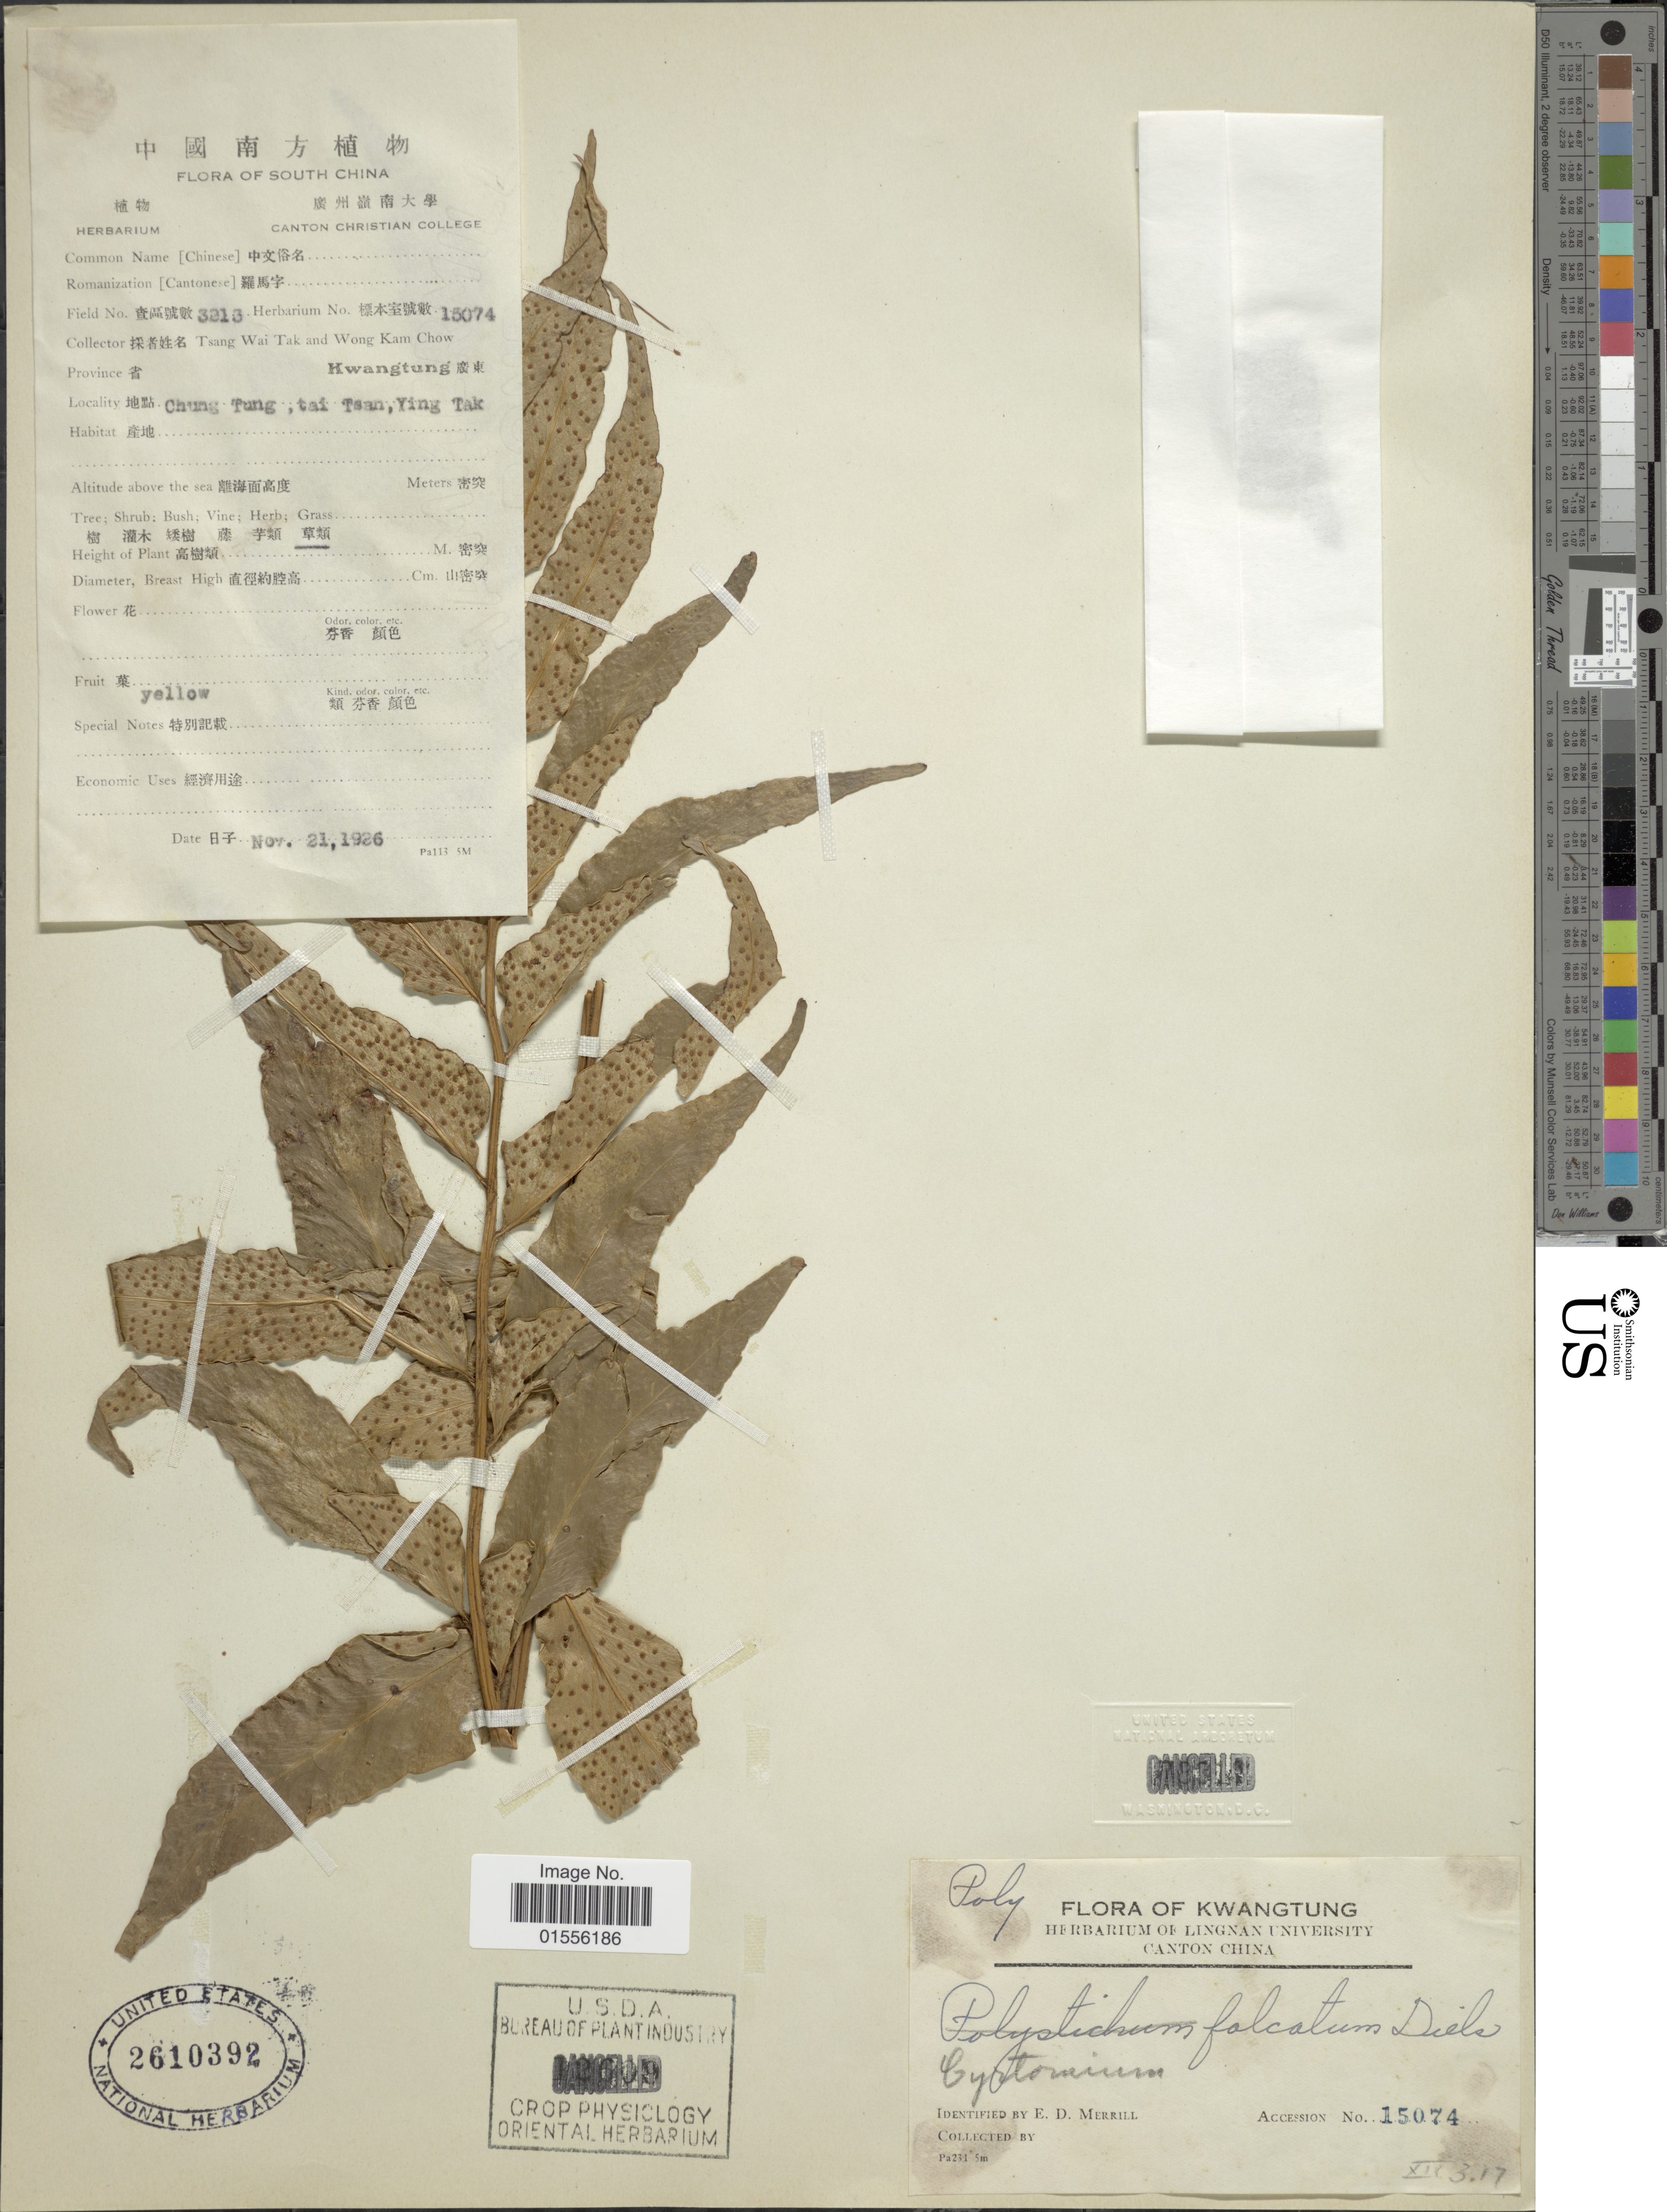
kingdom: Plantae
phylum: Tracheophyta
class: Polypodiopsida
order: Polypodiales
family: Dryopteridaceae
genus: Cyrtomium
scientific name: Cyrtomium falcatum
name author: (L. f.) C. Presl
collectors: T. Tak & W. Chow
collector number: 3213/15074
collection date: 1926-11-21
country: China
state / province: Guangdong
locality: South China, Province Kwangtung, Chung Tung, tai Tsan, Ying Tak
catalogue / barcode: US 2610392